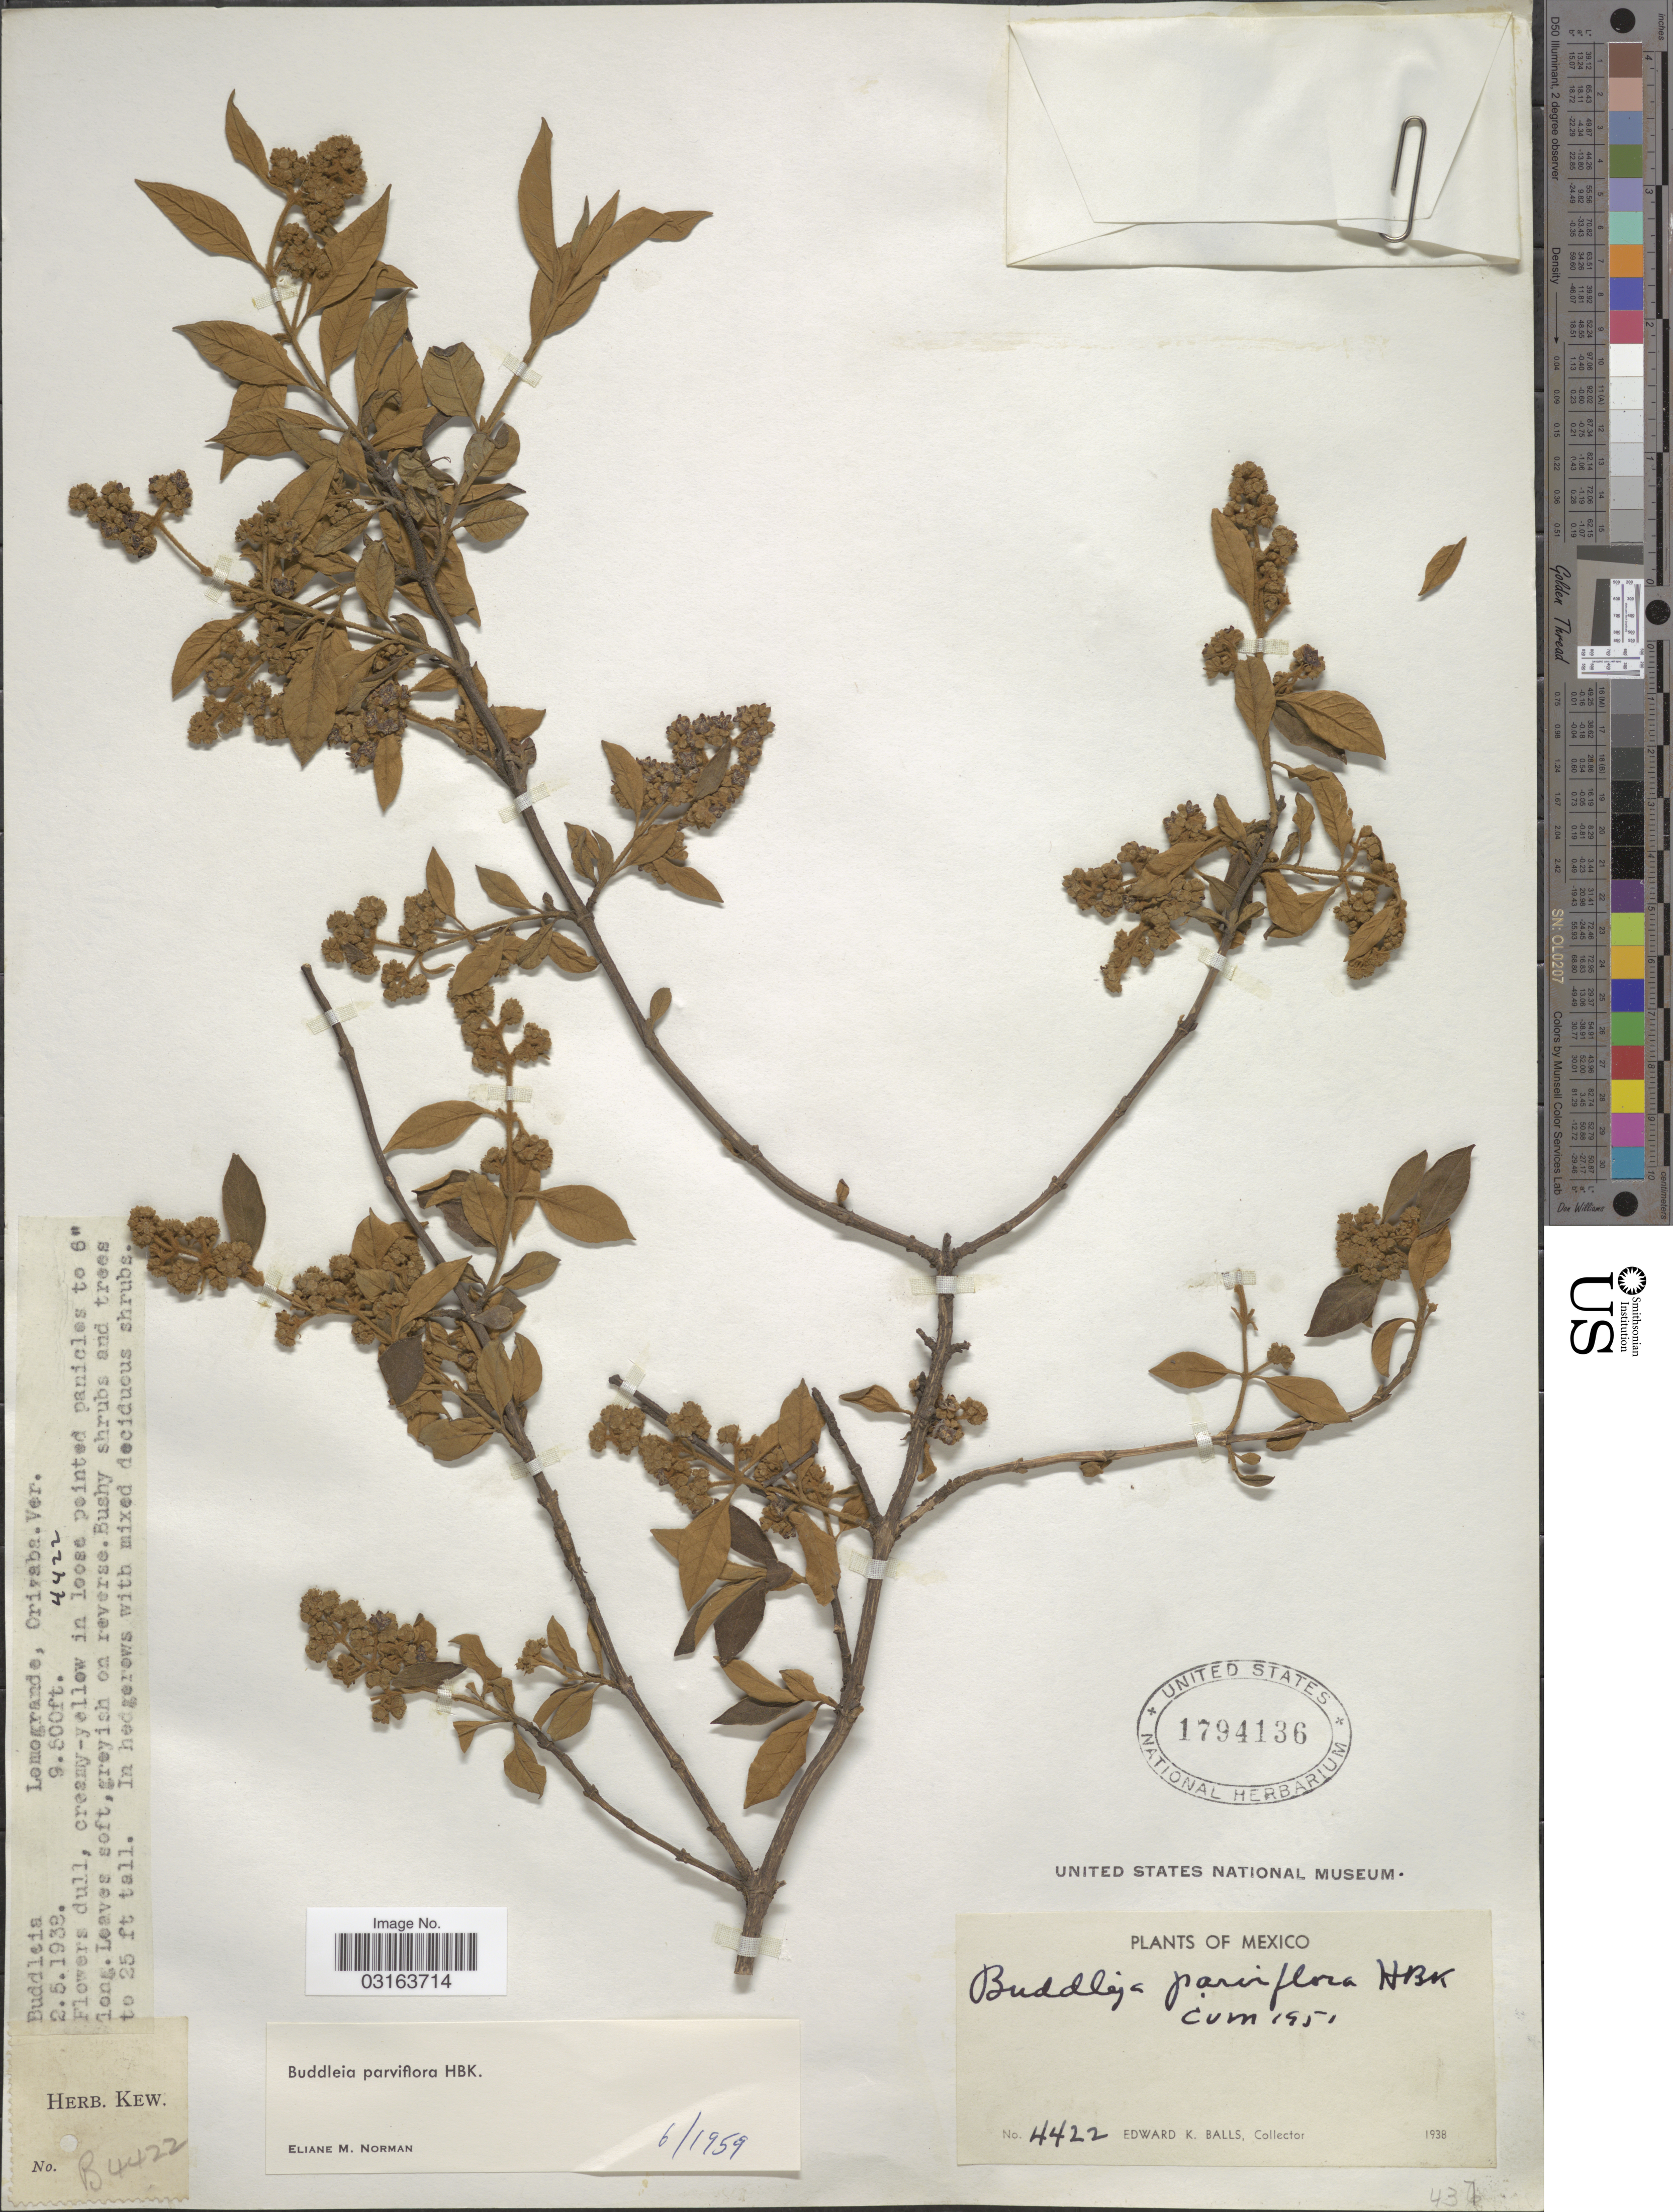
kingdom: Plantae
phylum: Tracheophyta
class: Magnoliopsida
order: Lamiales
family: Scrophulariaceae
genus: Buddleja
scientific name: Buddleja parviflora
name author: Kunth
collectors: E. K. Balls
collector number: B4422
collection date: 1938-05-02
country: Mexico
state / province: Veracruz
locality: Lomogrande, Orizaba.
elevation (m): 2896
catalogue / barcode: US 1794136